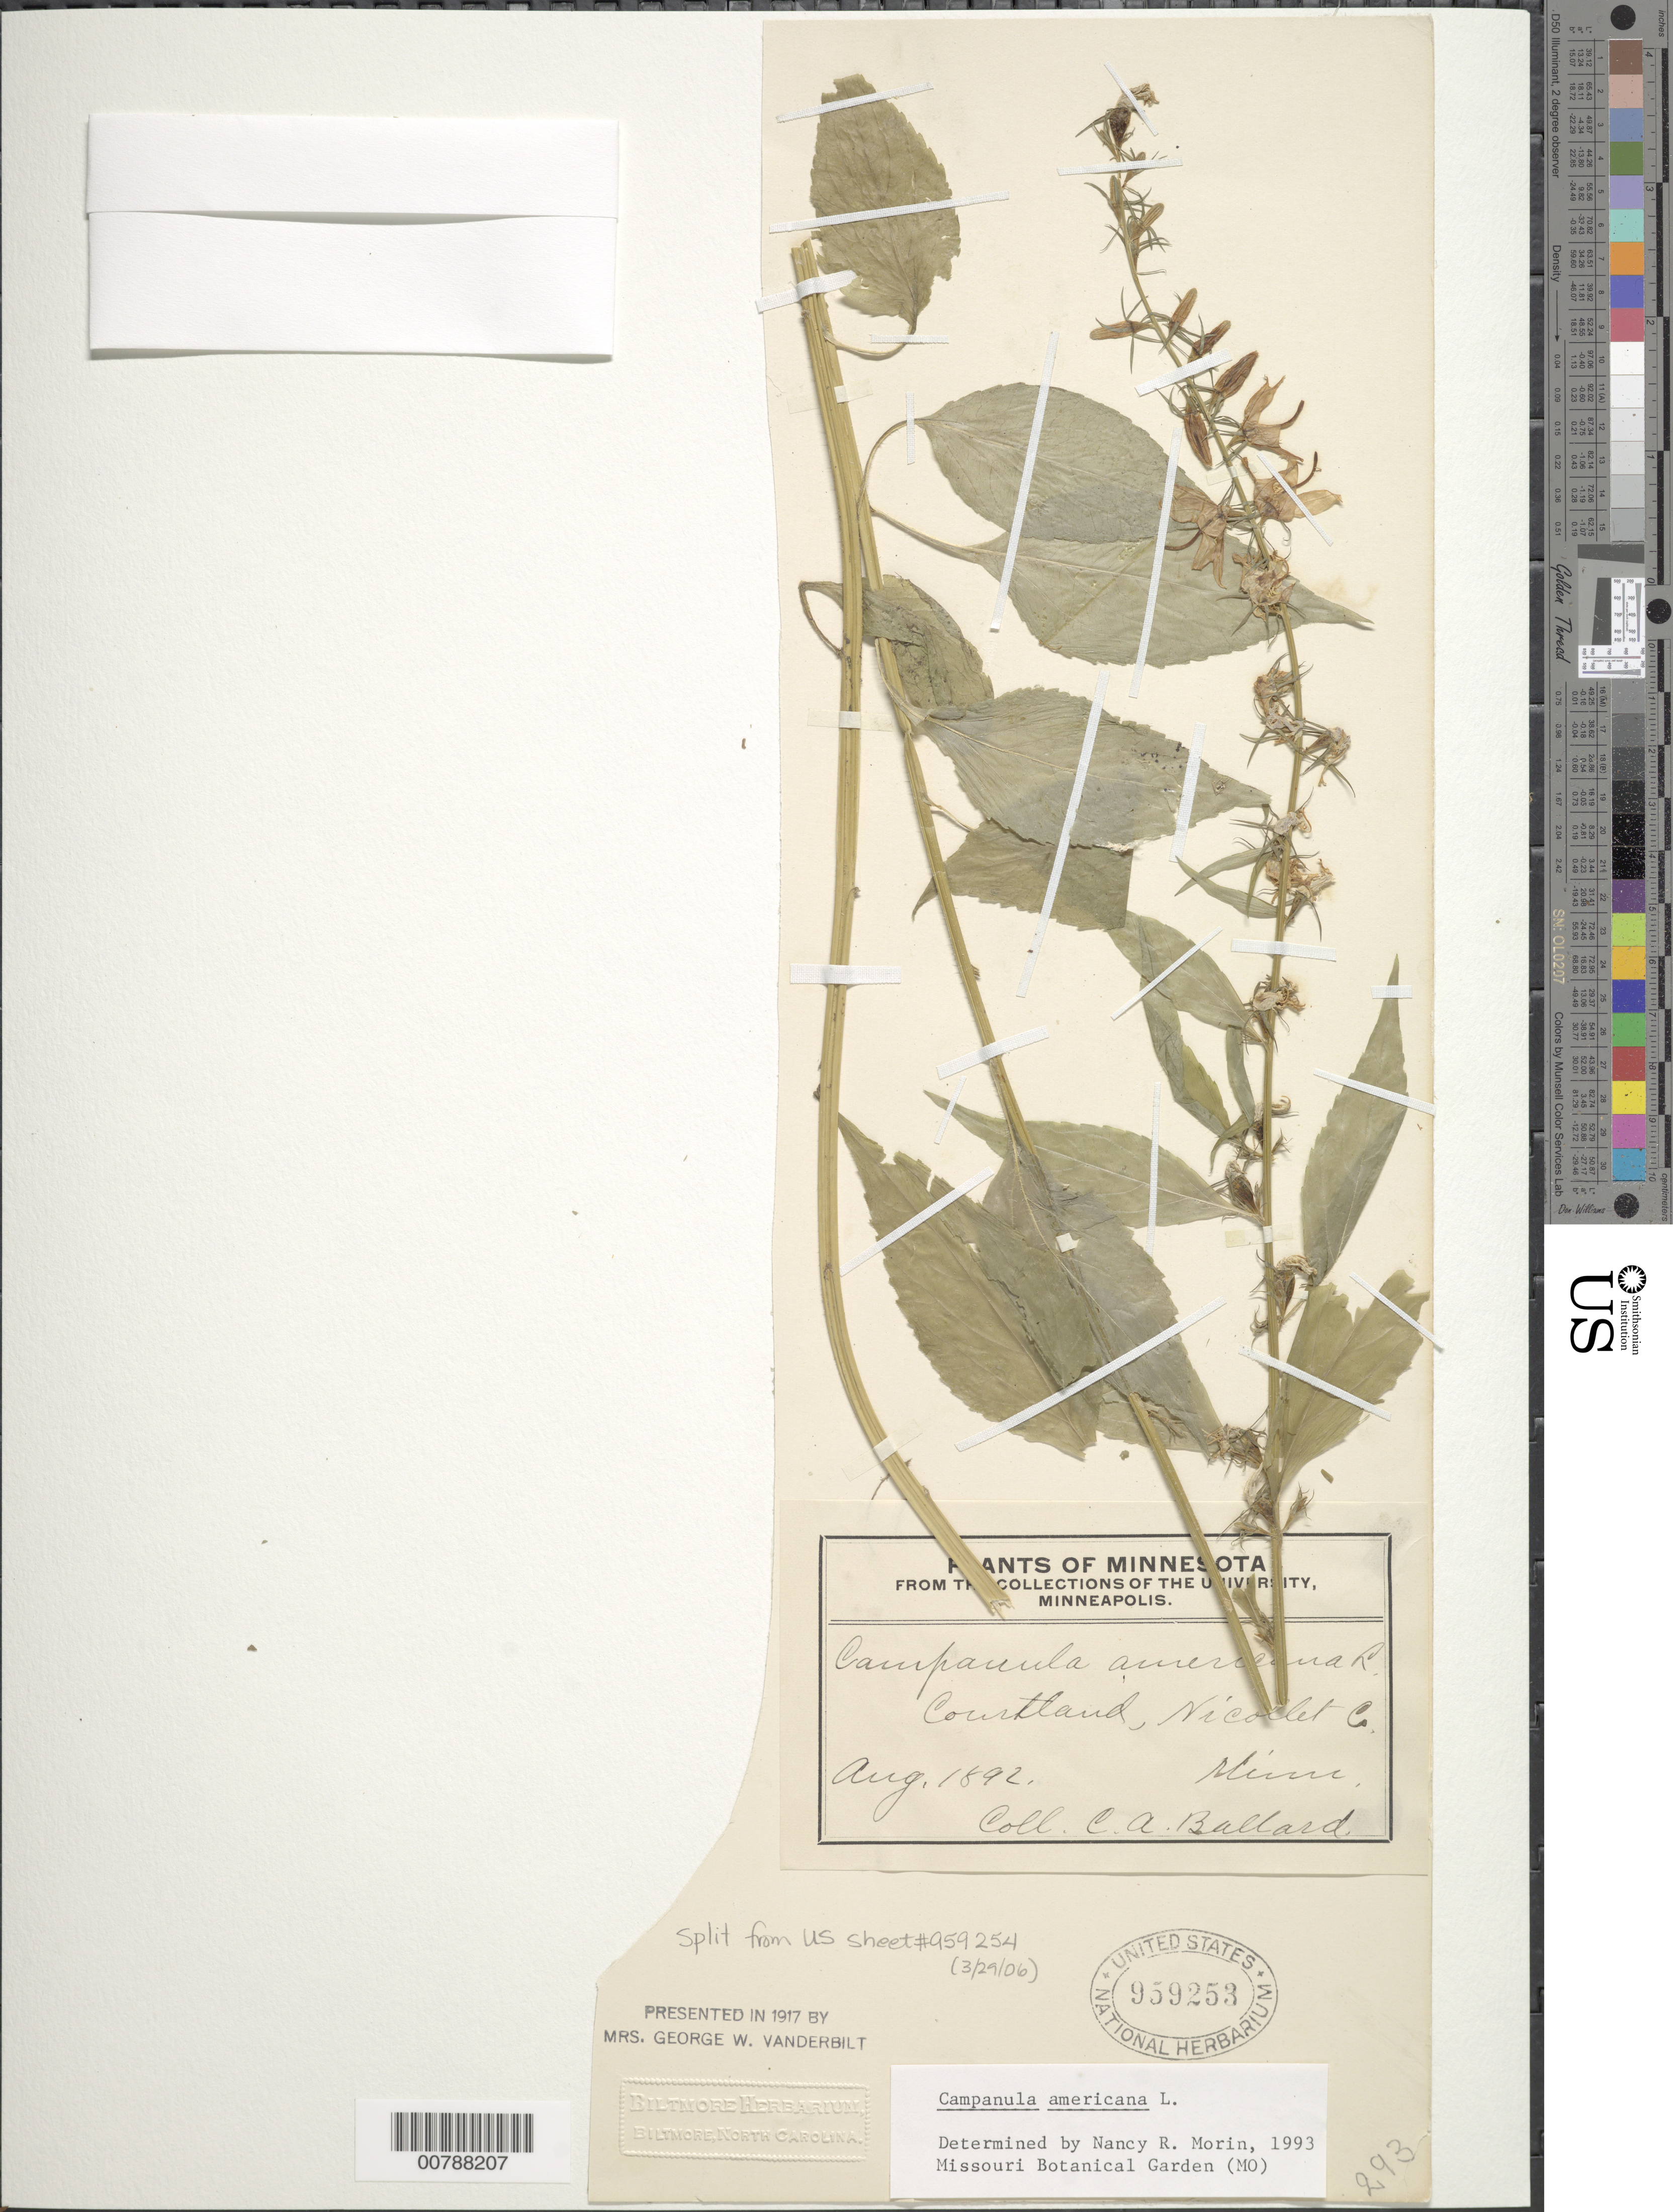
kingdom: Plantae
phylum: Tracheophyta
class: Magnoliopsida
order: Asterales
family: Campanulaceae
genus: Campanula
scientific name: Campanula americana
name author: L.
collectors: E. P. Sheldon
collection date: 1891-07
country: United States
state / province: Minnesota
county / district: Brown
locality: New Ulm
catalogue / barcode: US 959254